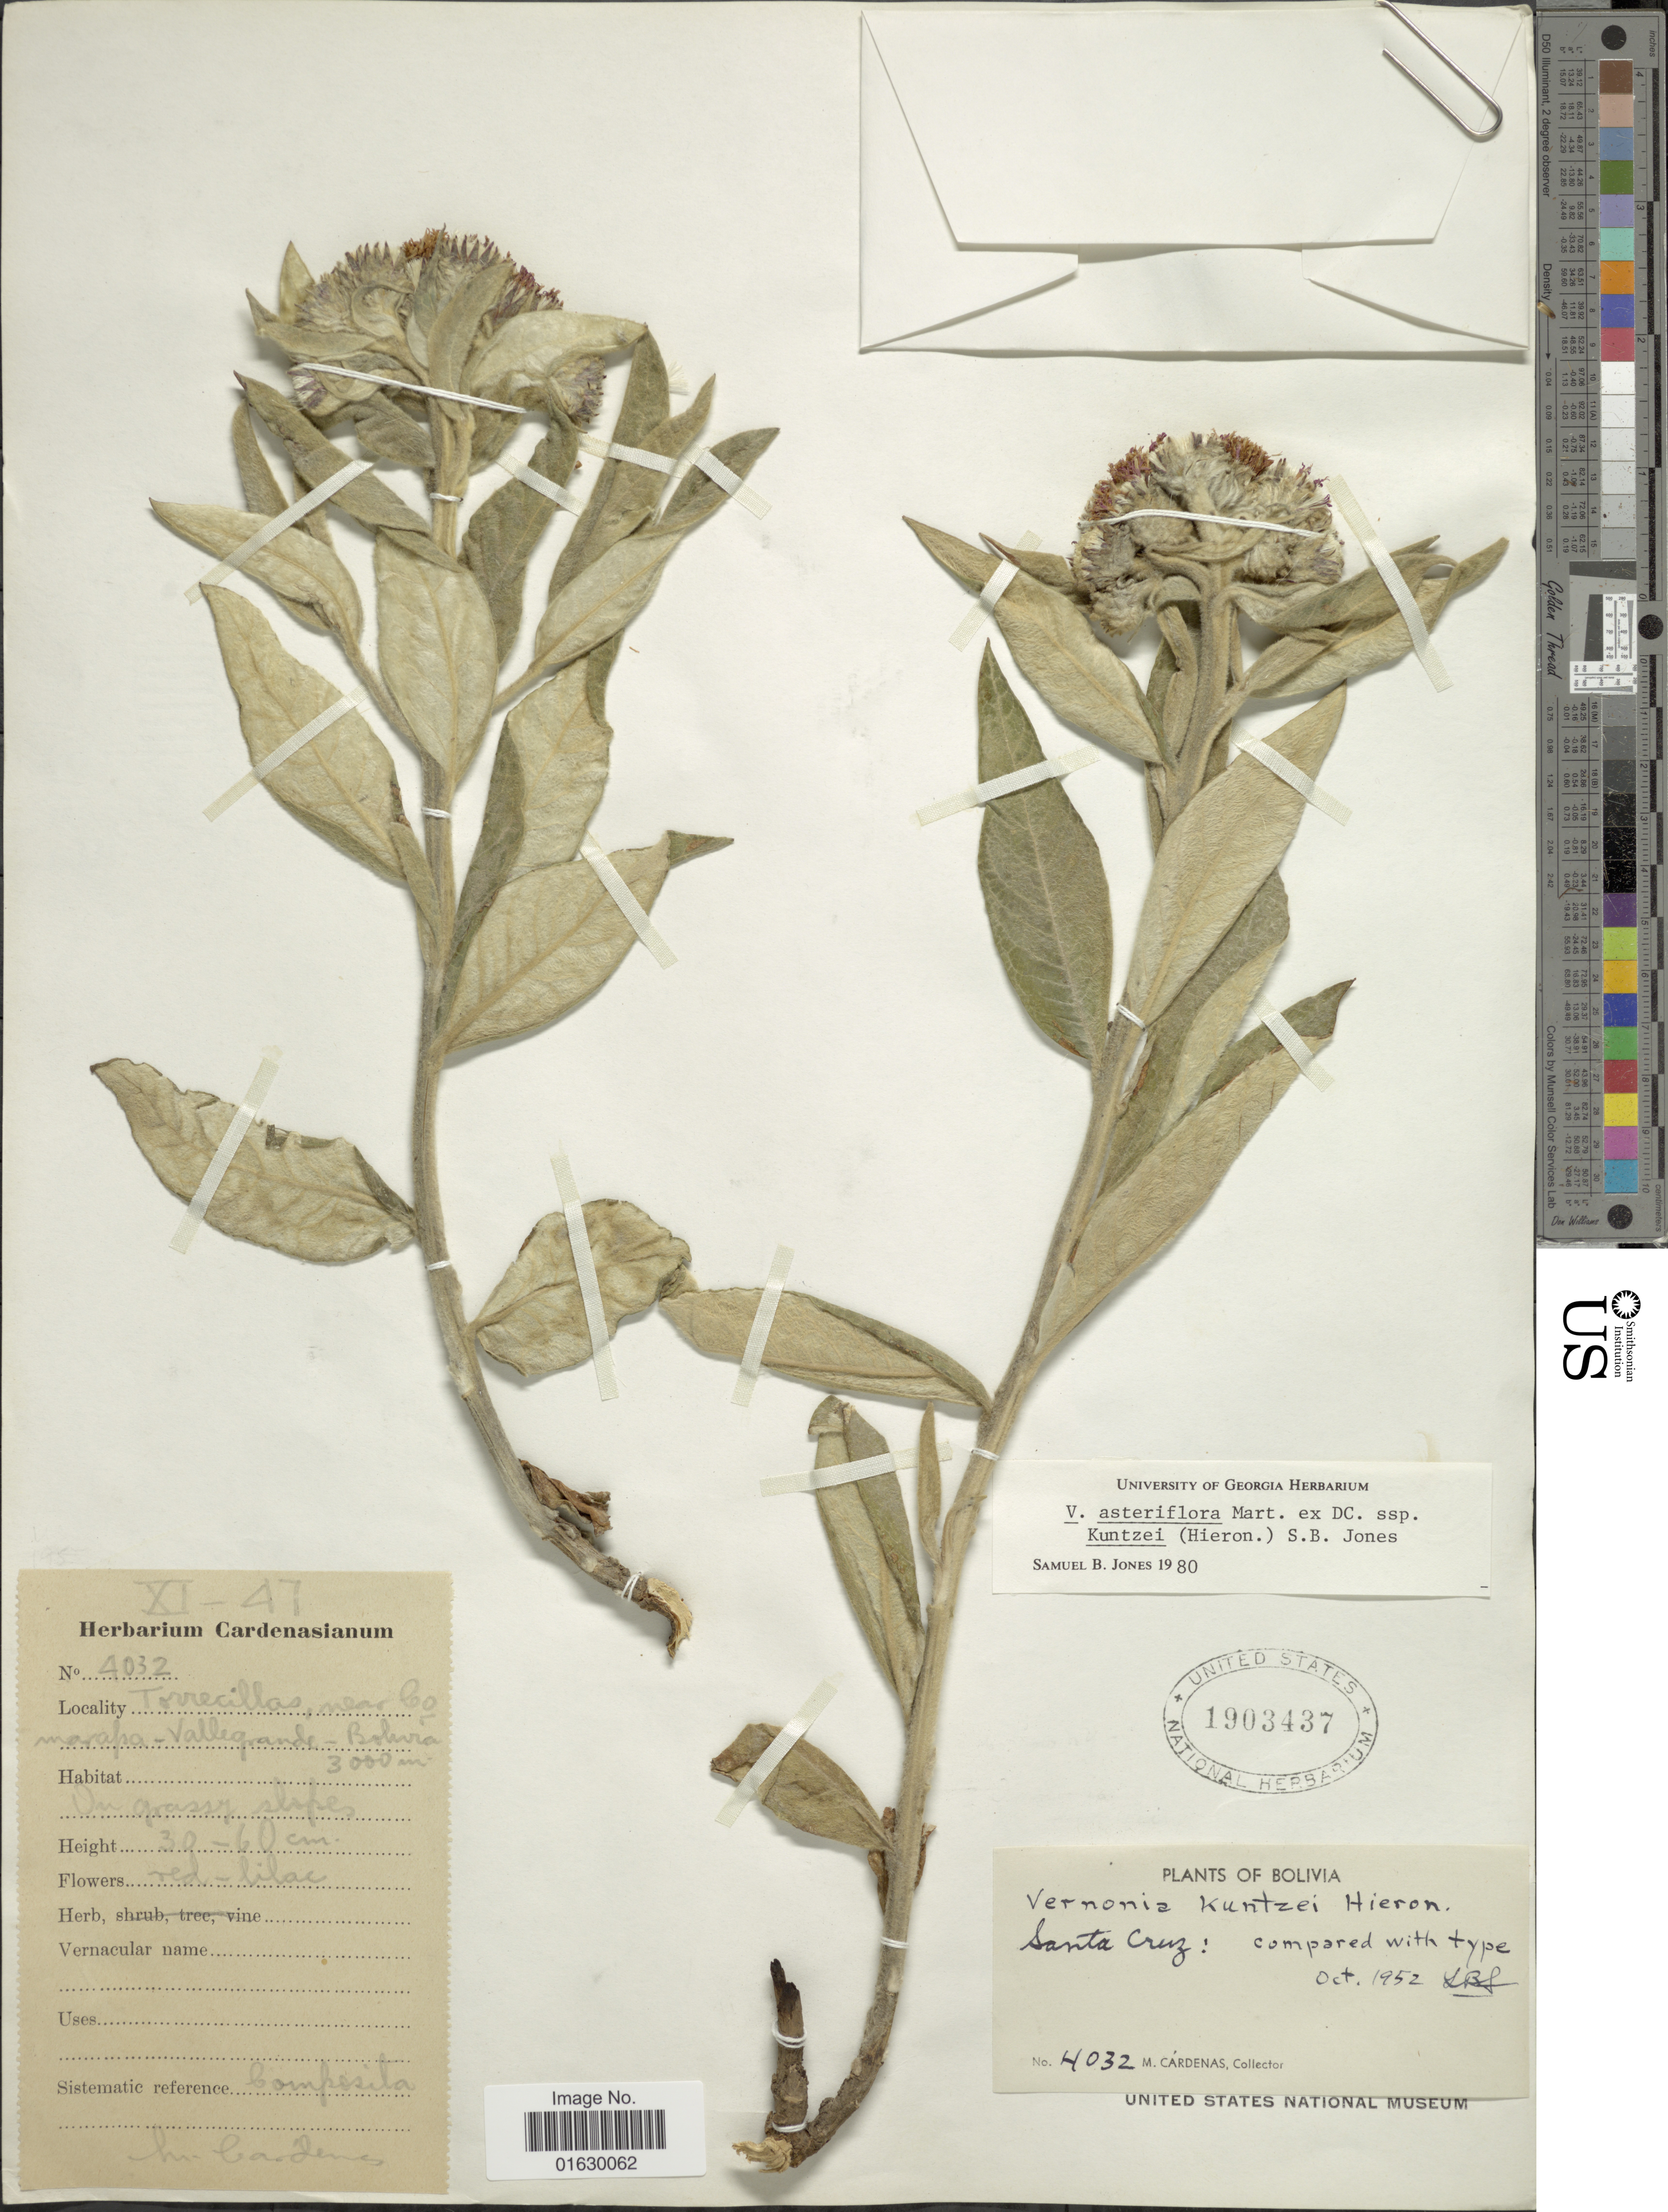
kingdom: Plantae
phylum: Tracheophyta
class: Magnoliopsida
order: Asterales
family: Asteraceae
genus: Lessingianthus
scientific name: Lessingianthus asteriflorus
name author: (Mart. ex DC.) H. Rob.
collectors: M. Cárdenas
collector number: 4032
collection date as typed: Transcribed d/m/y: /11/47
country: Argentina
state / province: Santa Cruz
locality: Torrecillas, near Comarapa, Vallegrande, Bolivia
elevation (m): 3000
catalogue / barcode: US 1903437